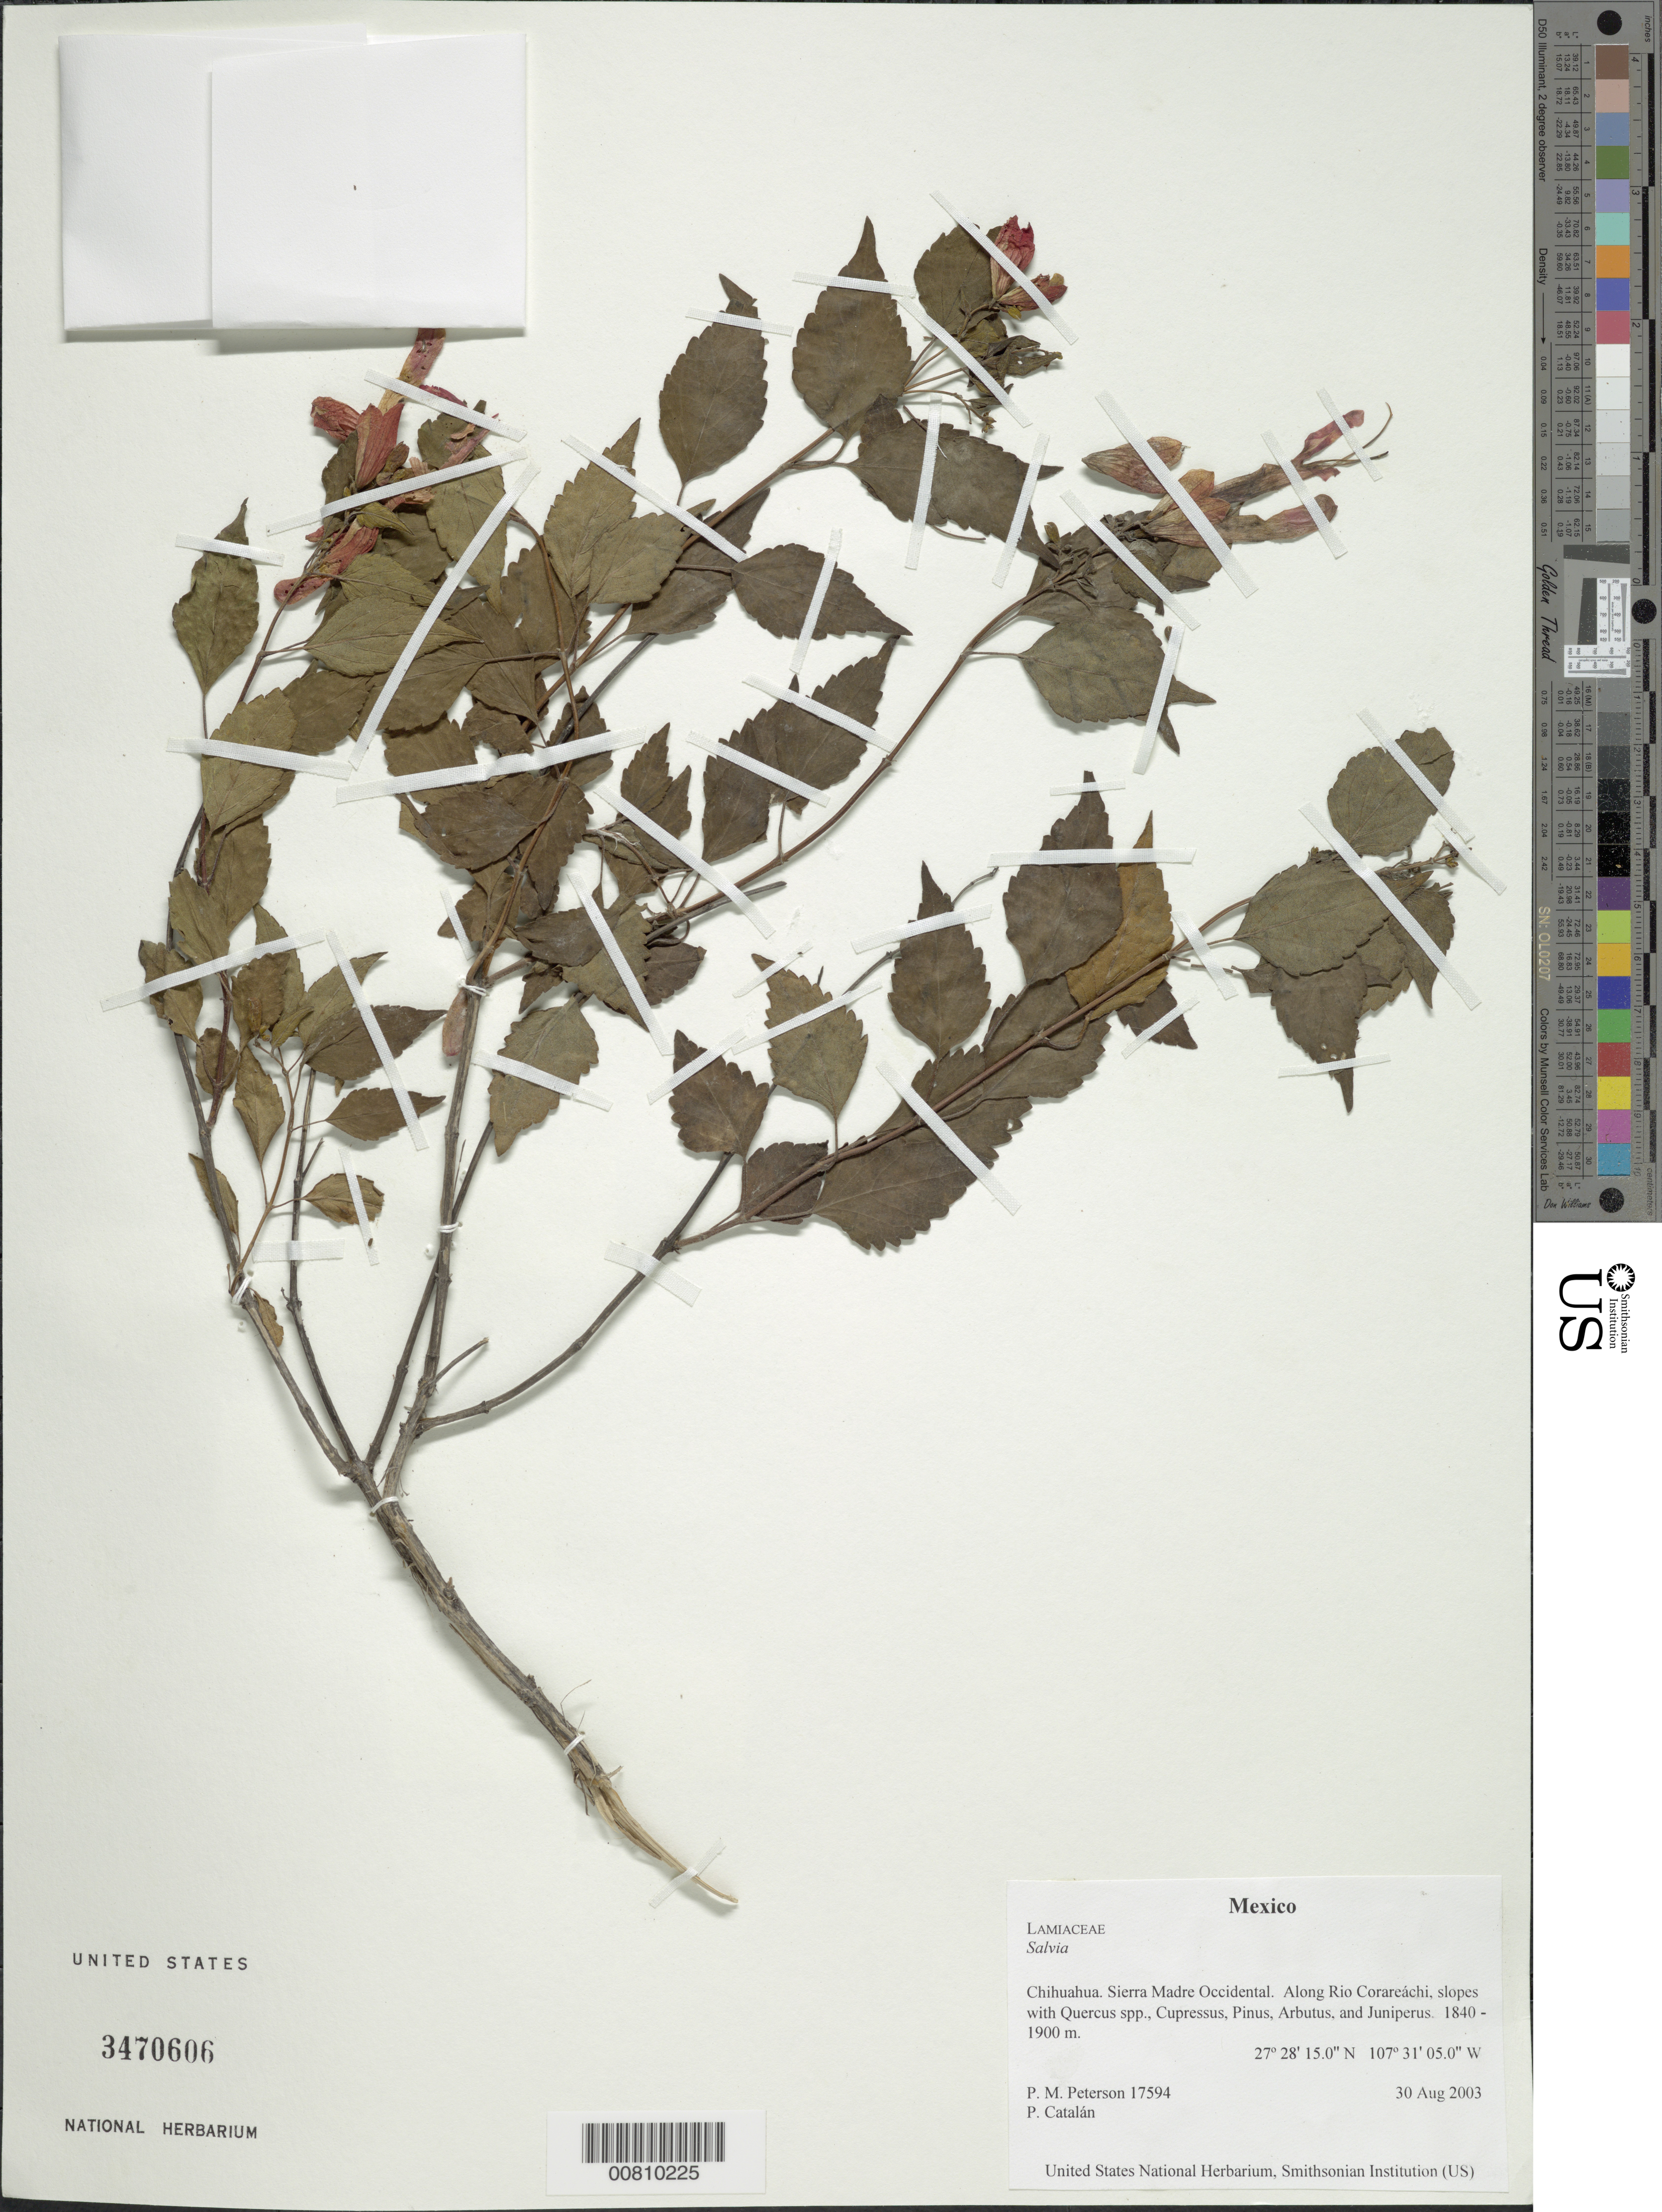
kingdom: Plantae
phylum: Tracheophyta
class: Magnoliopsida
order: Lamiales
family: Lamiaceae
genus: Salvia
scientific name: Salvia thormannii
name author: Urb.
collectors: P. M. Peterson & P. Catalán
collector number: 17594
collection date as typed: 30 Aug 2003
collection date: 2003-08-30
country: Mexico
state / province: Chihuahua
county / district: Sierra Madre Occidental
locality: Along Rio Corareáchi, slopes with Quercus spp., Cupressus, Pinus, Arbutus, and Juniperus.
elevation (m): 1840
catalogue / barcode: US 3470606